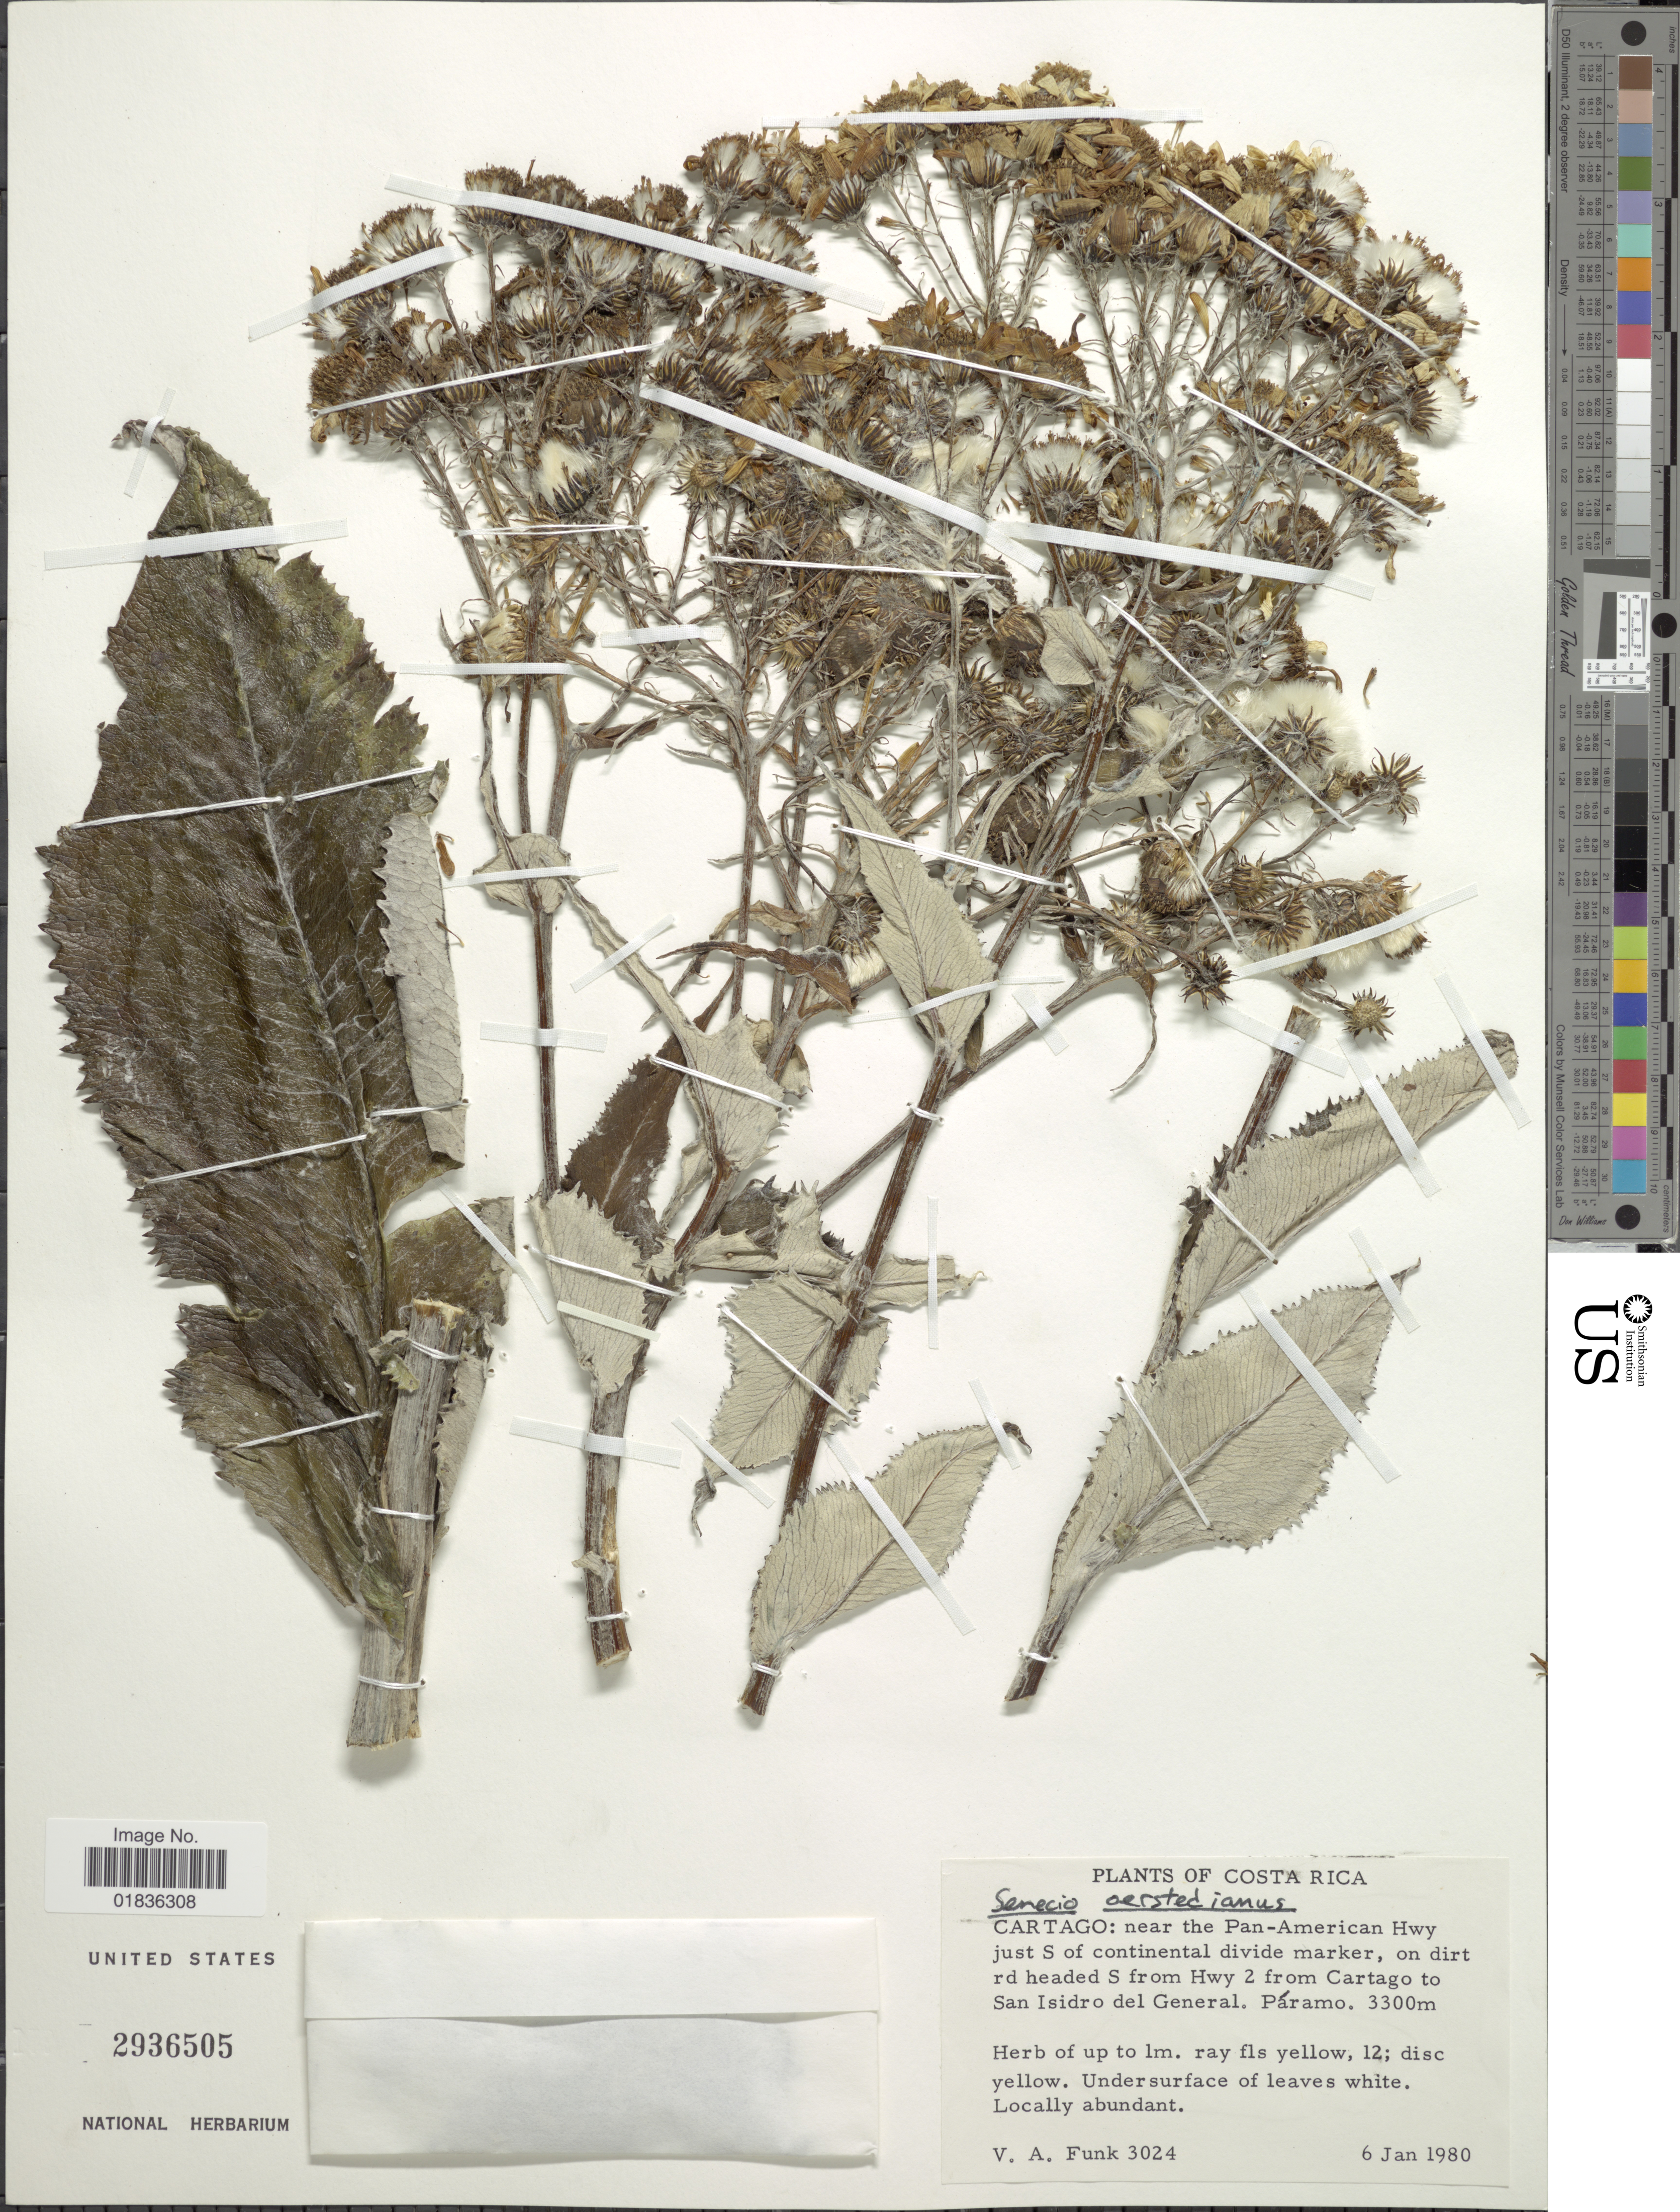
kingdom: Plantae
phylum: Tracheophyta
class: Magnoliopsida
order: Asterales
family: Asteraceae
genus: Senecio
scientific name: Senecio oerstedianus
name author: Benth.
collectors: V. Funk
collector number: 3024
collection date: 1980-01-06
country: Costa Rica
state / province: Cartago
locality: Near the Pan-American Hwy just S of continental divide marker, on dirt rd headed S from Hwy 2 from Cartago to San Isidro del General, Paramo.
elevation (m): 3300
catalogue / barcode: US 2936505